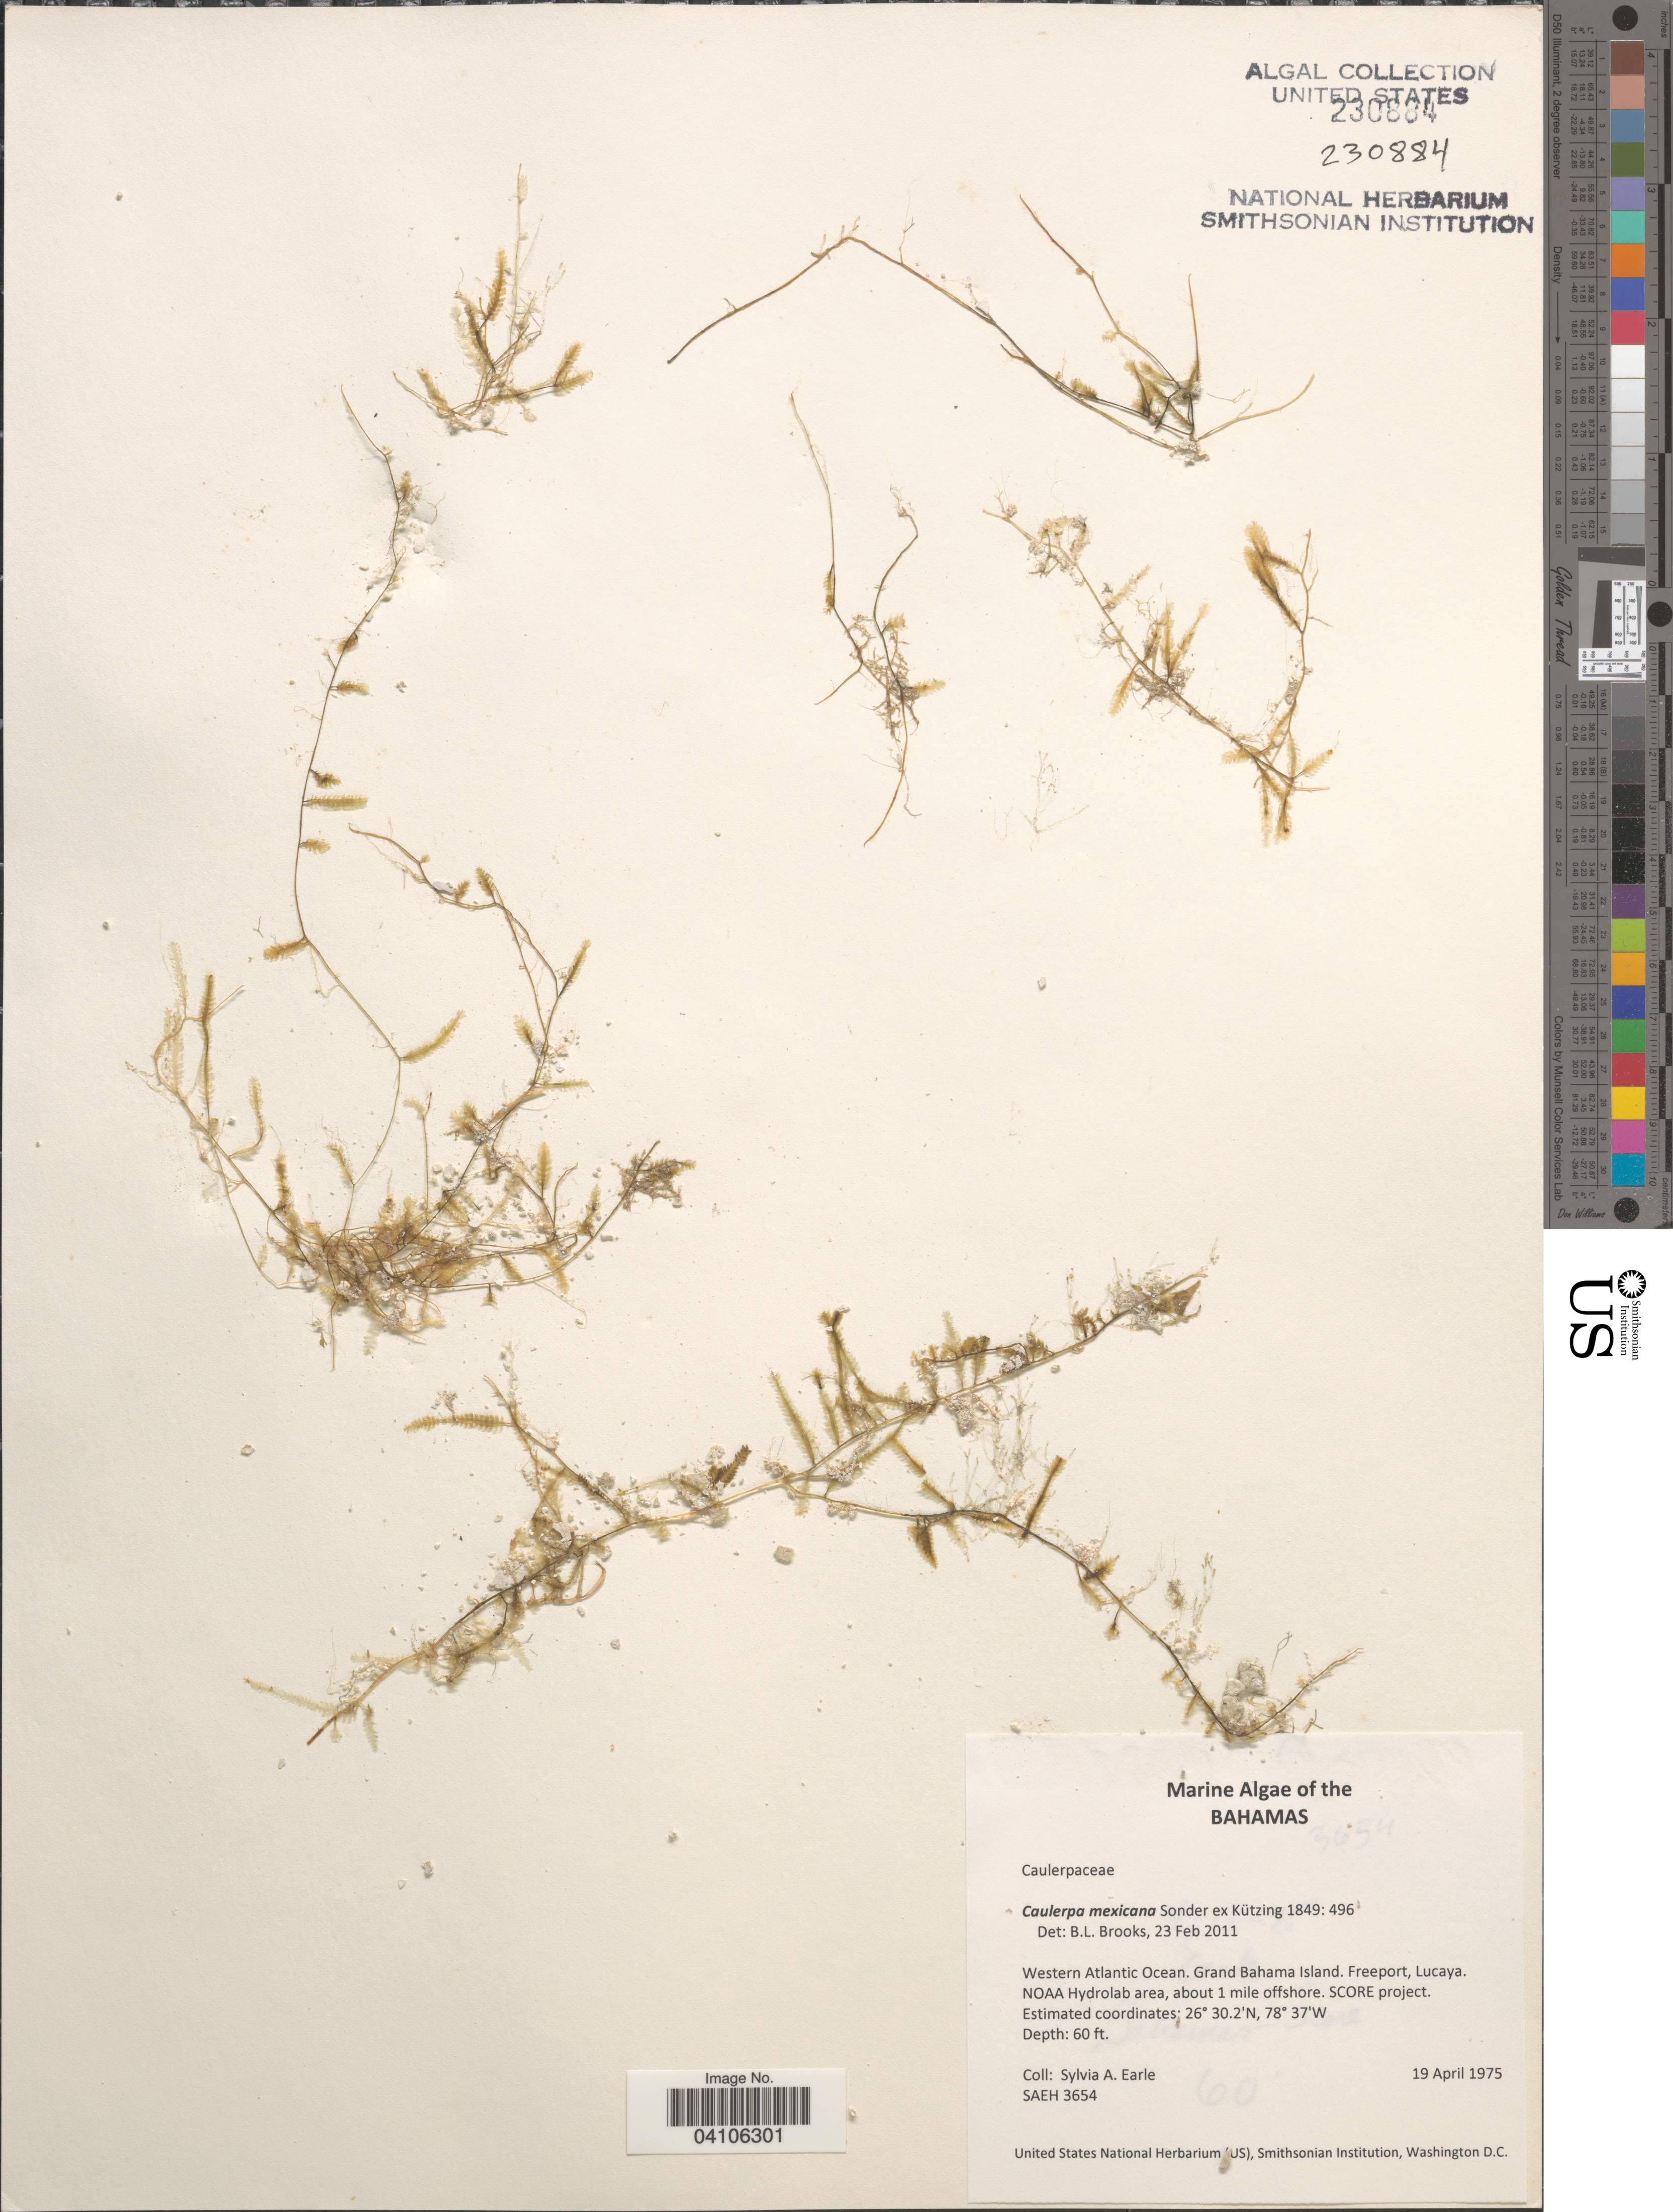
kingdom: Plantae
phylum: Chlorophyta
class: Ulvophyceae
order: Bryopsidales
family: Caulerpaceae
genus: Caulerpa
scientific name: Caulerpa mexicana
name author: Sond. ex Kütz.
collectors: S. A. Earle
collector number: SAEH3654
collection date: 1975-04-19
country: Bahamas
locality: Western Atlantic Ocean. Grand Bahama Island. Freeport, Lucaya. NOAA Hydrolab area, about 1 mile offshore. SCORE project.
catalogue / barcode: US 230884